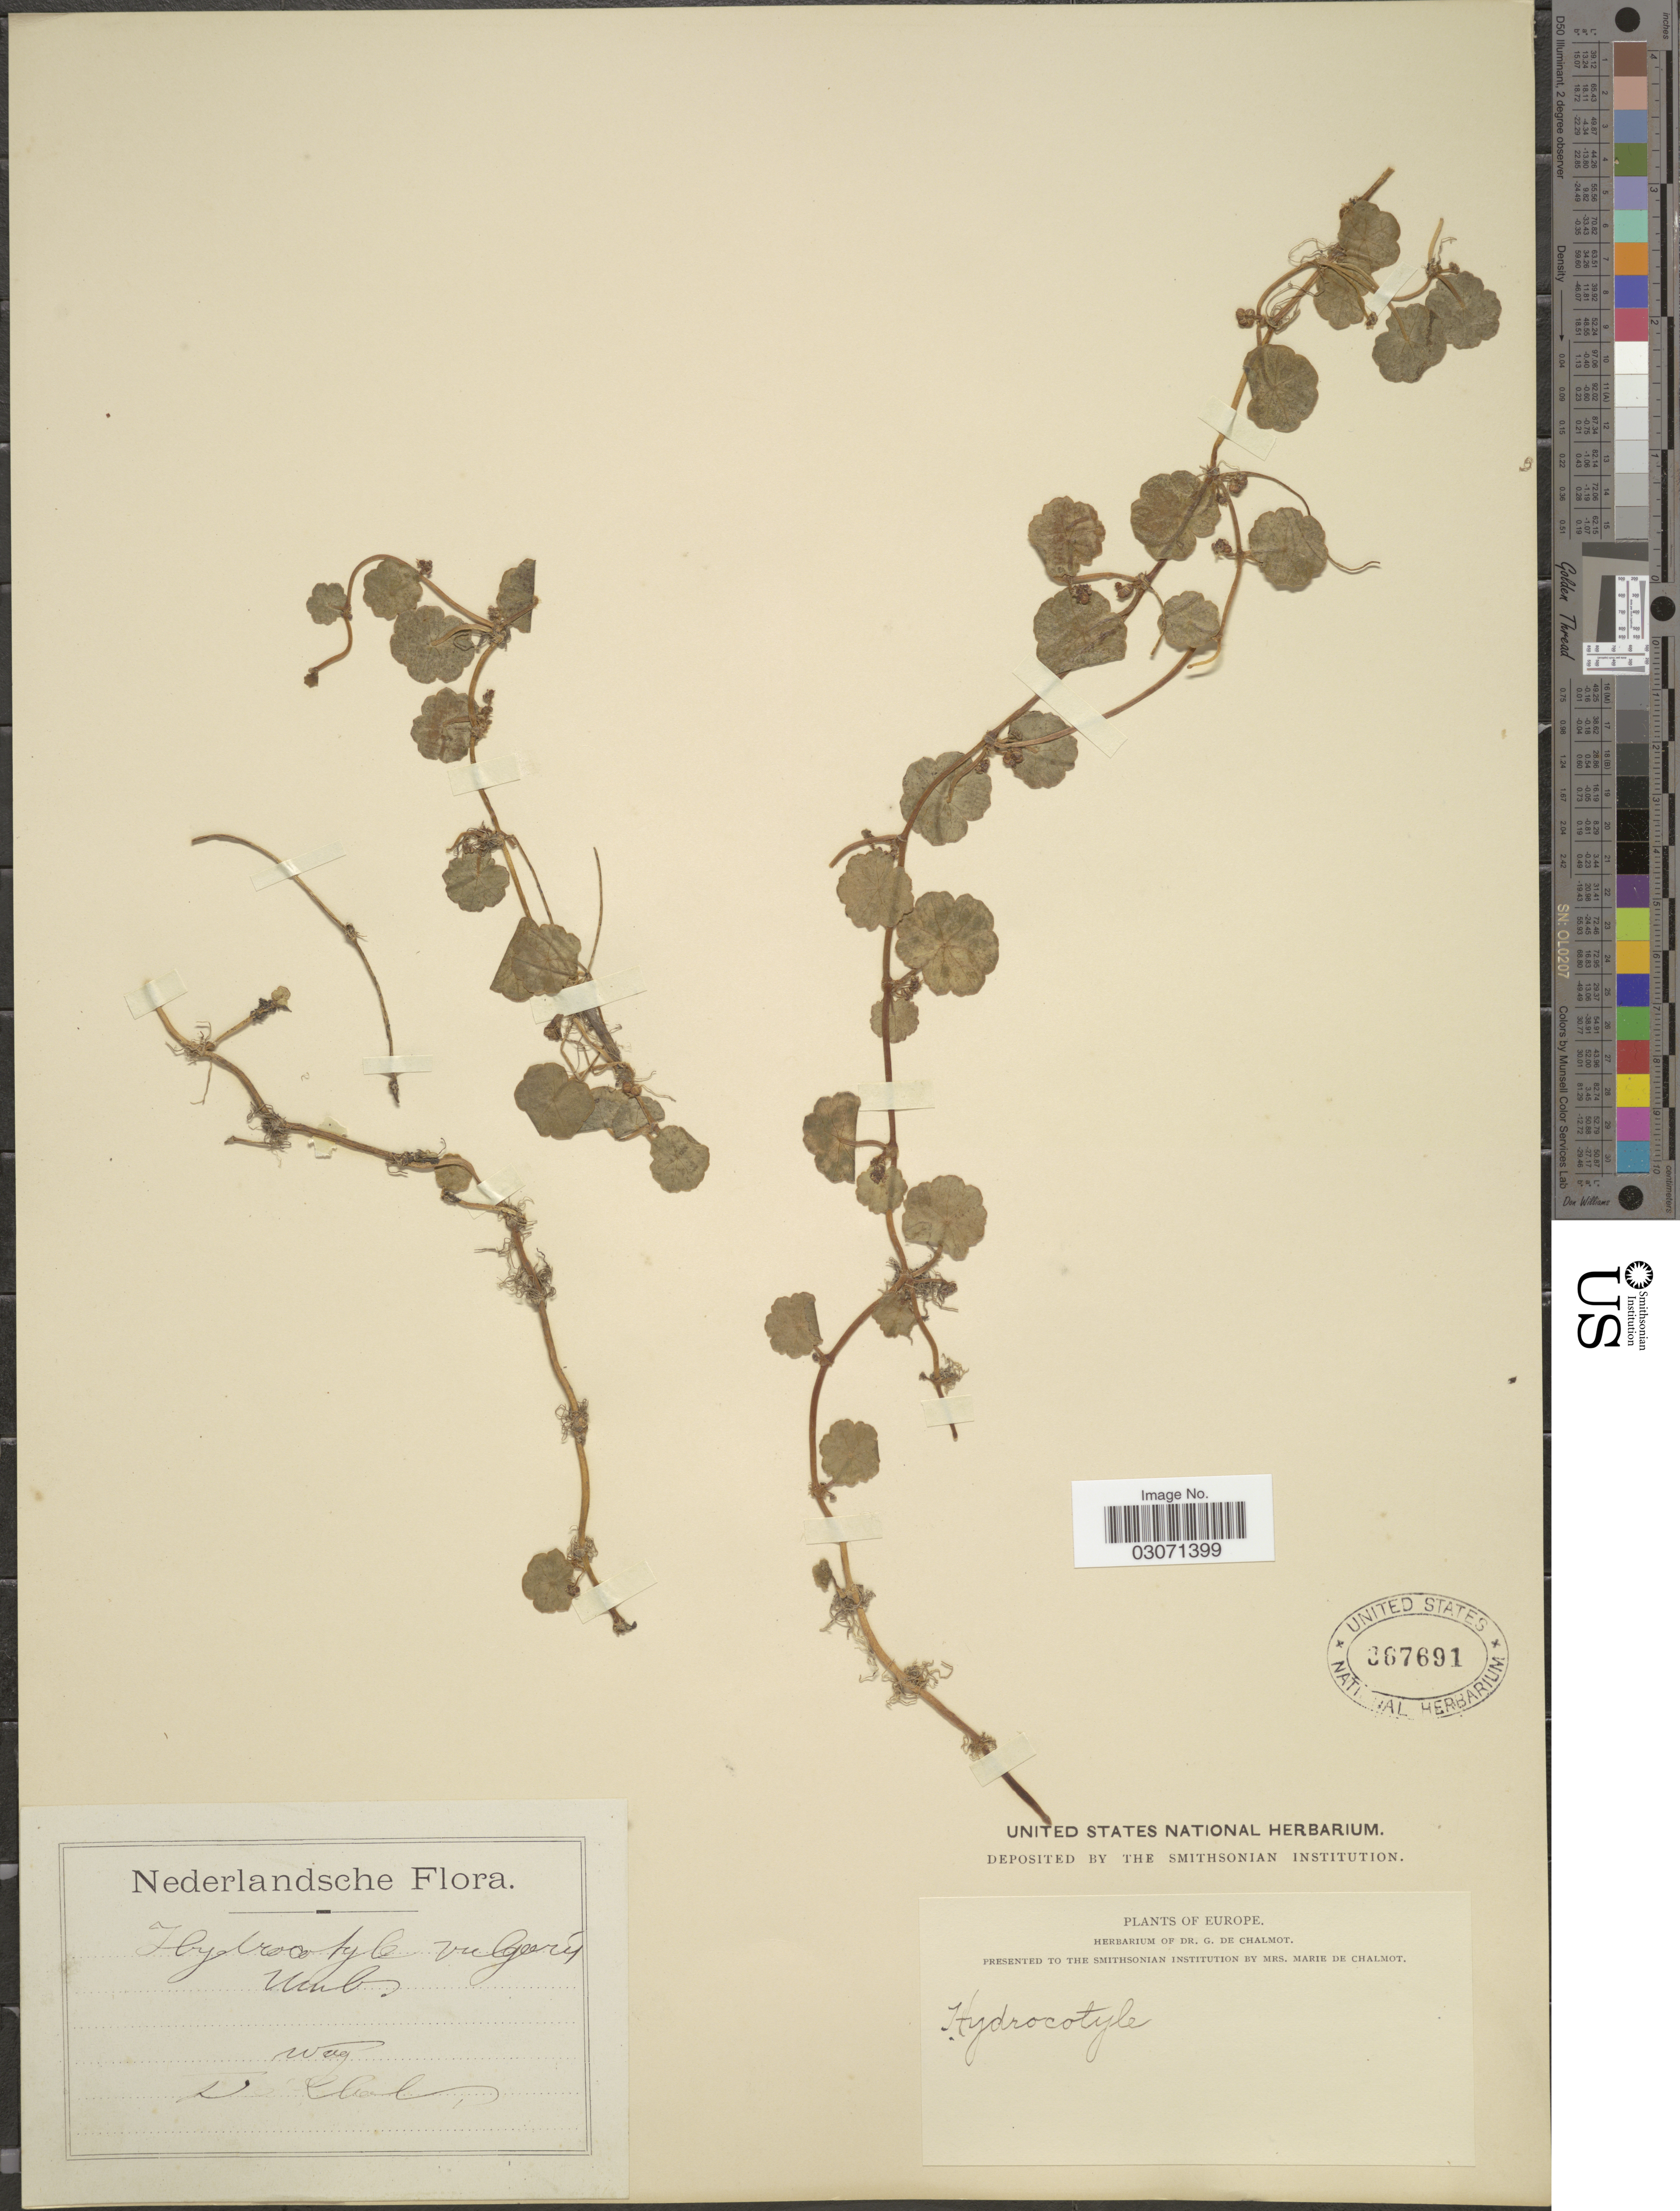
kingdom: Plantae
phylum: Tracheophyta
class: Magnoliopsida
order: Apiales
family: Araliaceae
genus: Hydrocotyle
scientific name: Hydrocotyle sp.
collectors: G. de Chalmot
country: Netherlands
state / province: Gelderland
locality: Wag.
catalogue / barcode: US 367691